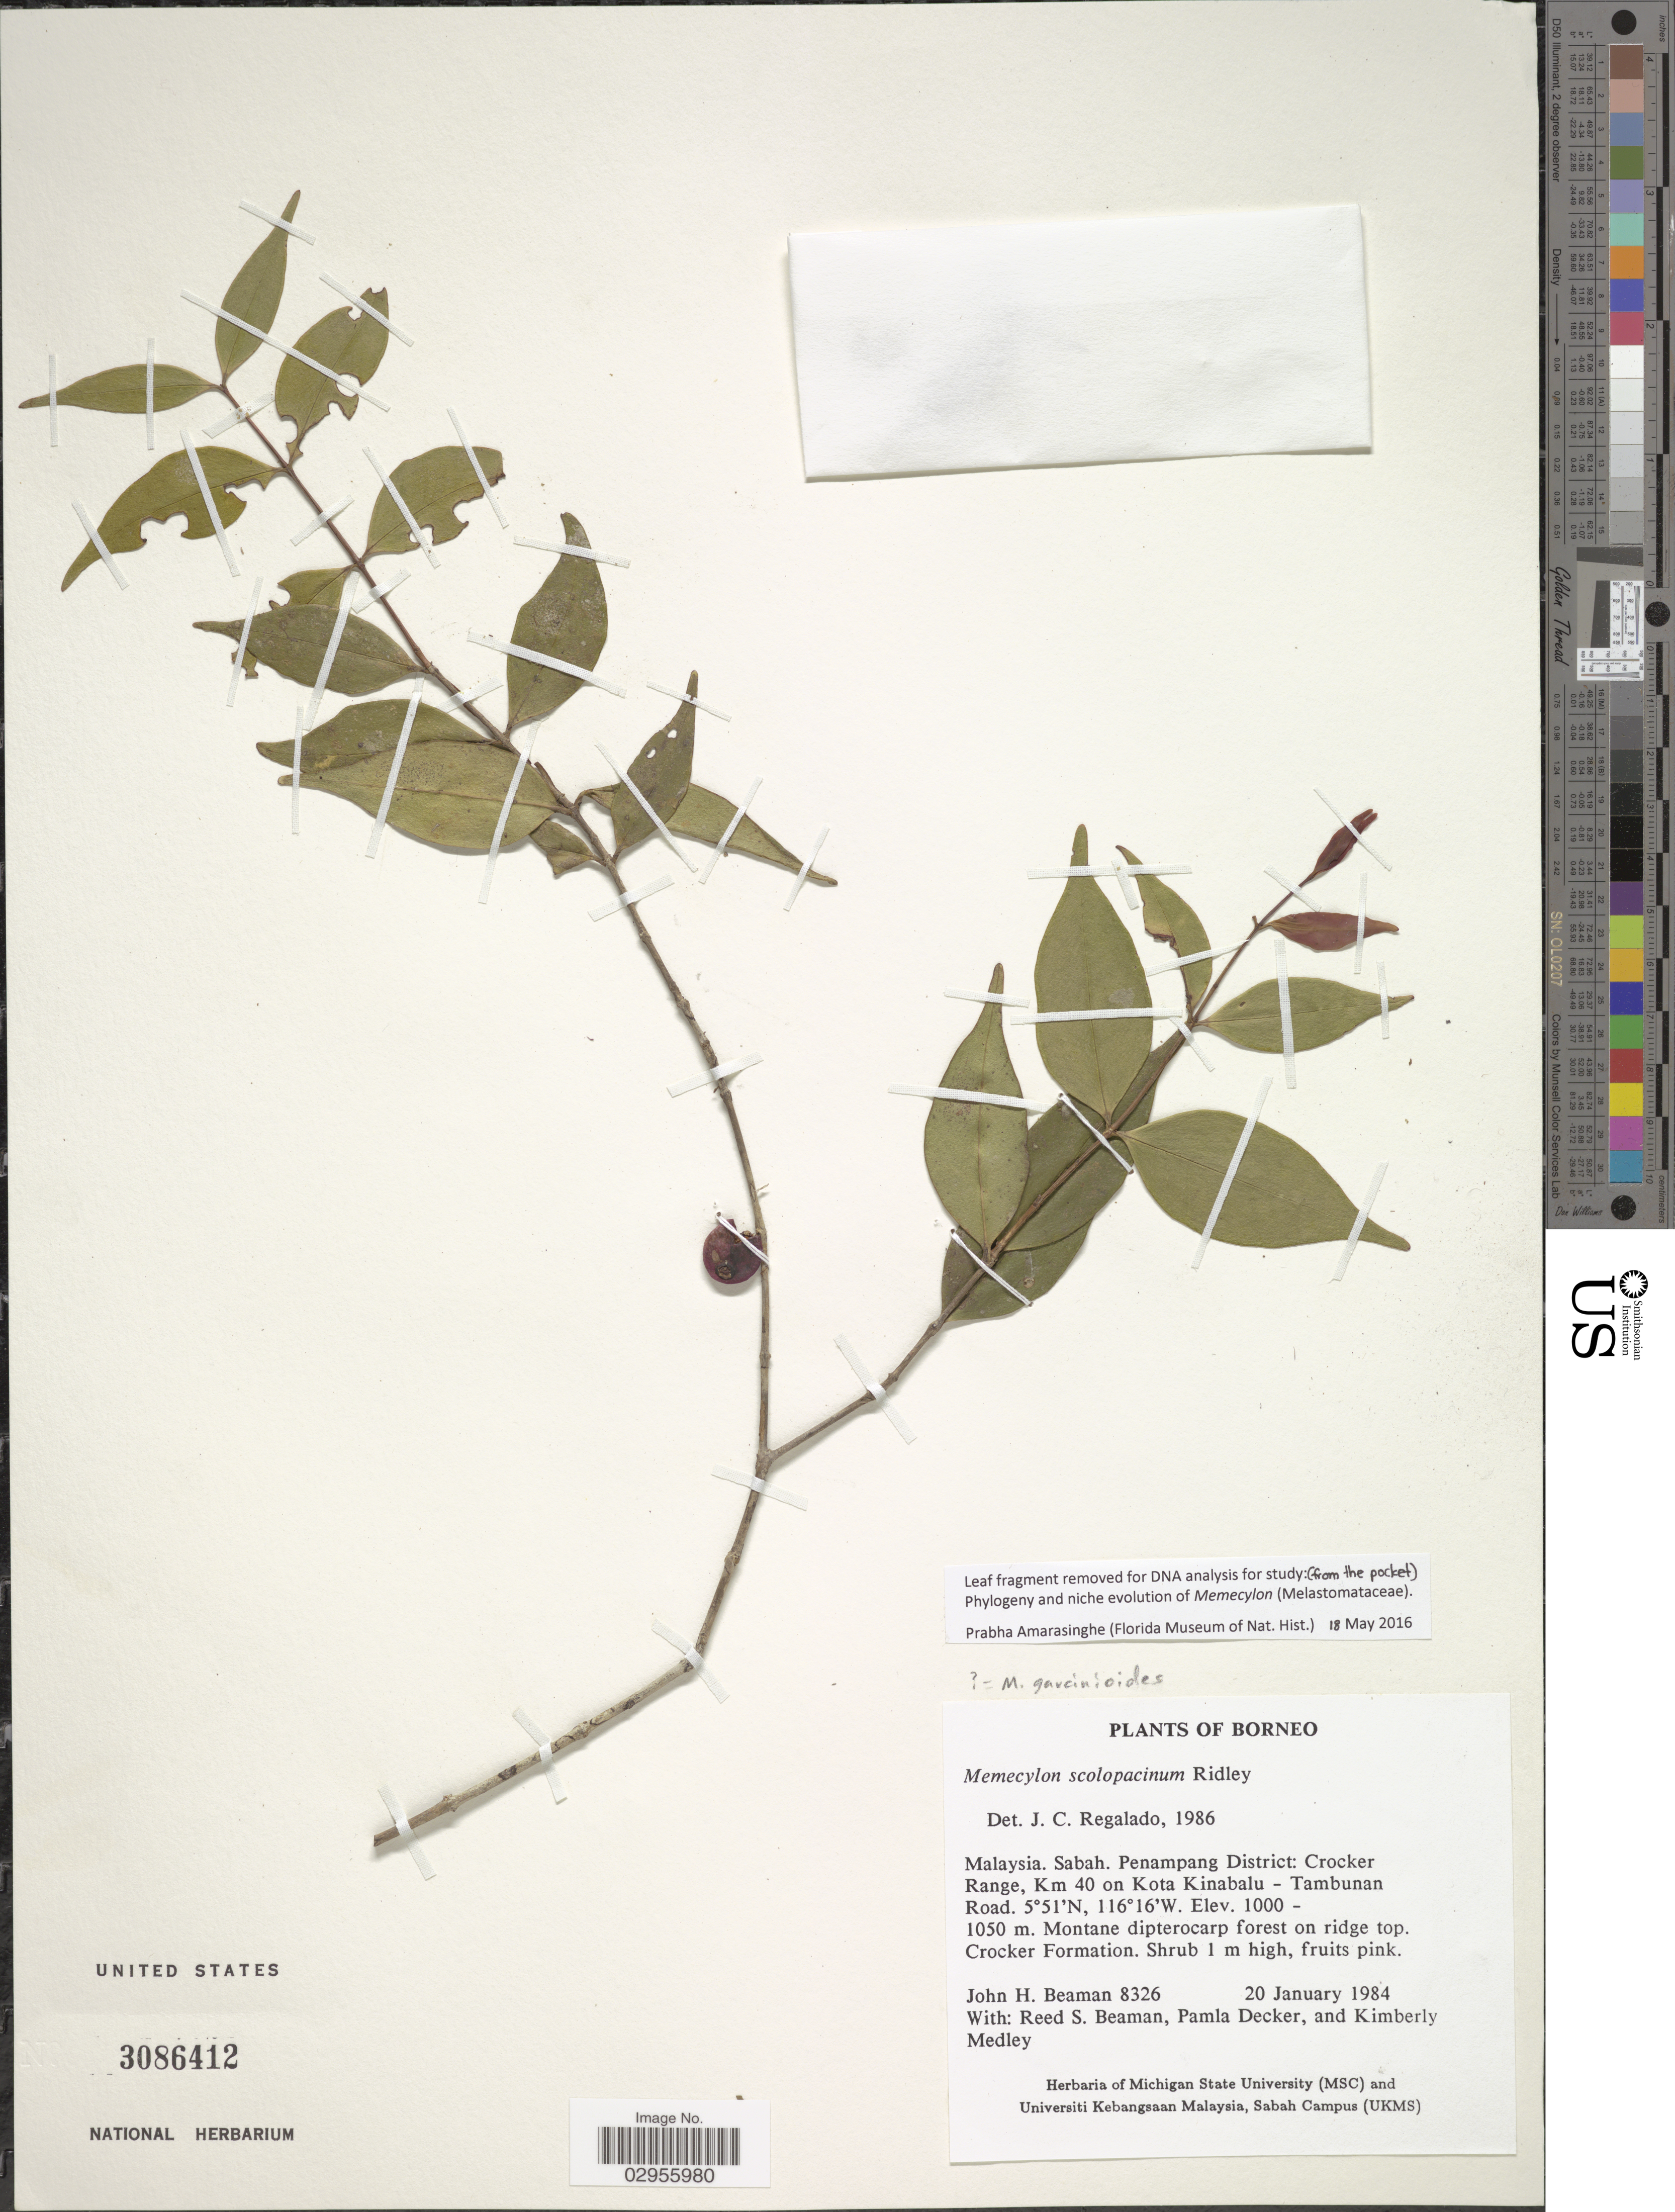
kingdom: Plantae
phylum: Tracheophyta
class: Magnoliopsida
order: Myrtales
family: Melastomataceae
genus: Memecylon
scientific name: Memecylon garcinioides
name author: Blume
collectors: J. H. Beaman, R. S. Beaman, P. Decker & K. Medley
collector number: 8326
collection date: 1984-01-20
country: Malaysia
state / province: Sabah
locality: Borneo. Penampang District: Crocker Range, Km 40 on Kota Kinabalu - Tambunan Road.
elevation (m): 1000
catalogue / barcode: US 3086412